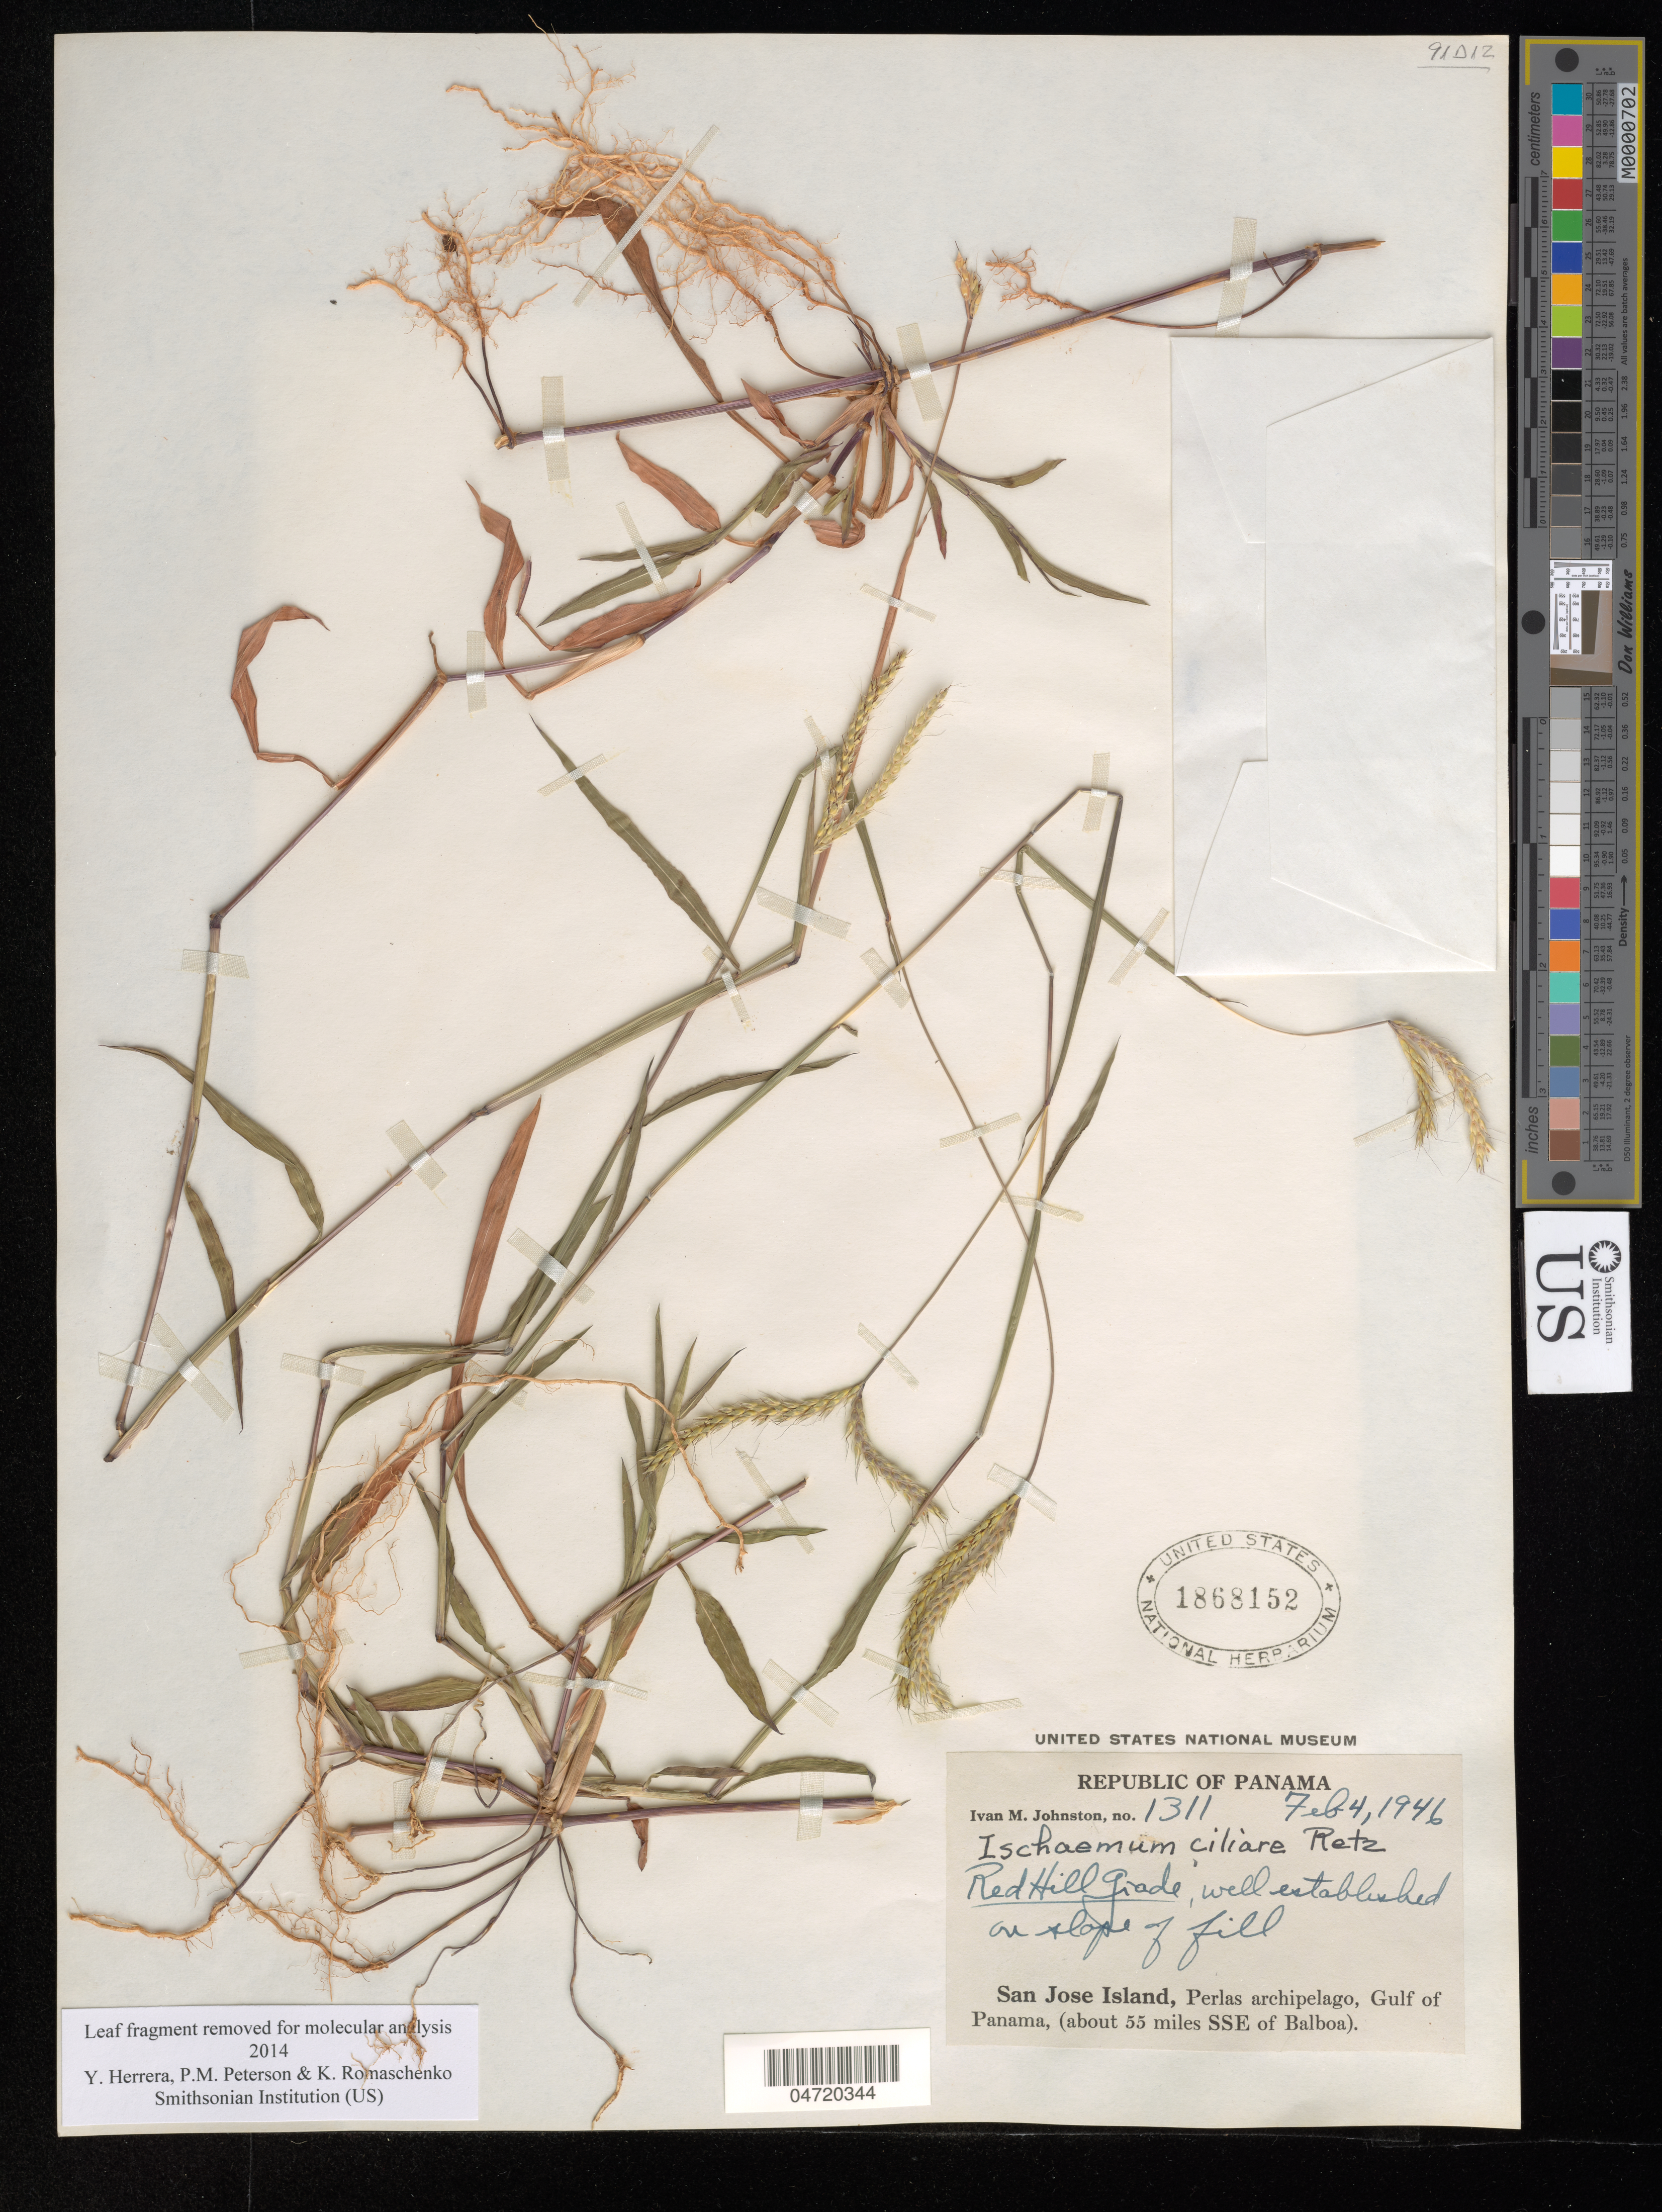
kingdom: Plantae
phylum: Tracheophyta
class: Liliopsida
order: Poales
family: Poaceae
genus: Ischaemum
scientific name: Ischaemum ciliare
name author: Retz.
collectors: I.M. Johnston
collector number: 1311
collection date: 1946-02-04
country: Panama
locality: Red Hill Grade, well established on slope of fill. San Jose Island, Perlas archipelago, Gulf of Panama, (about 55 miles SSE of Balboa).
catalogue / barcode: US 1868152